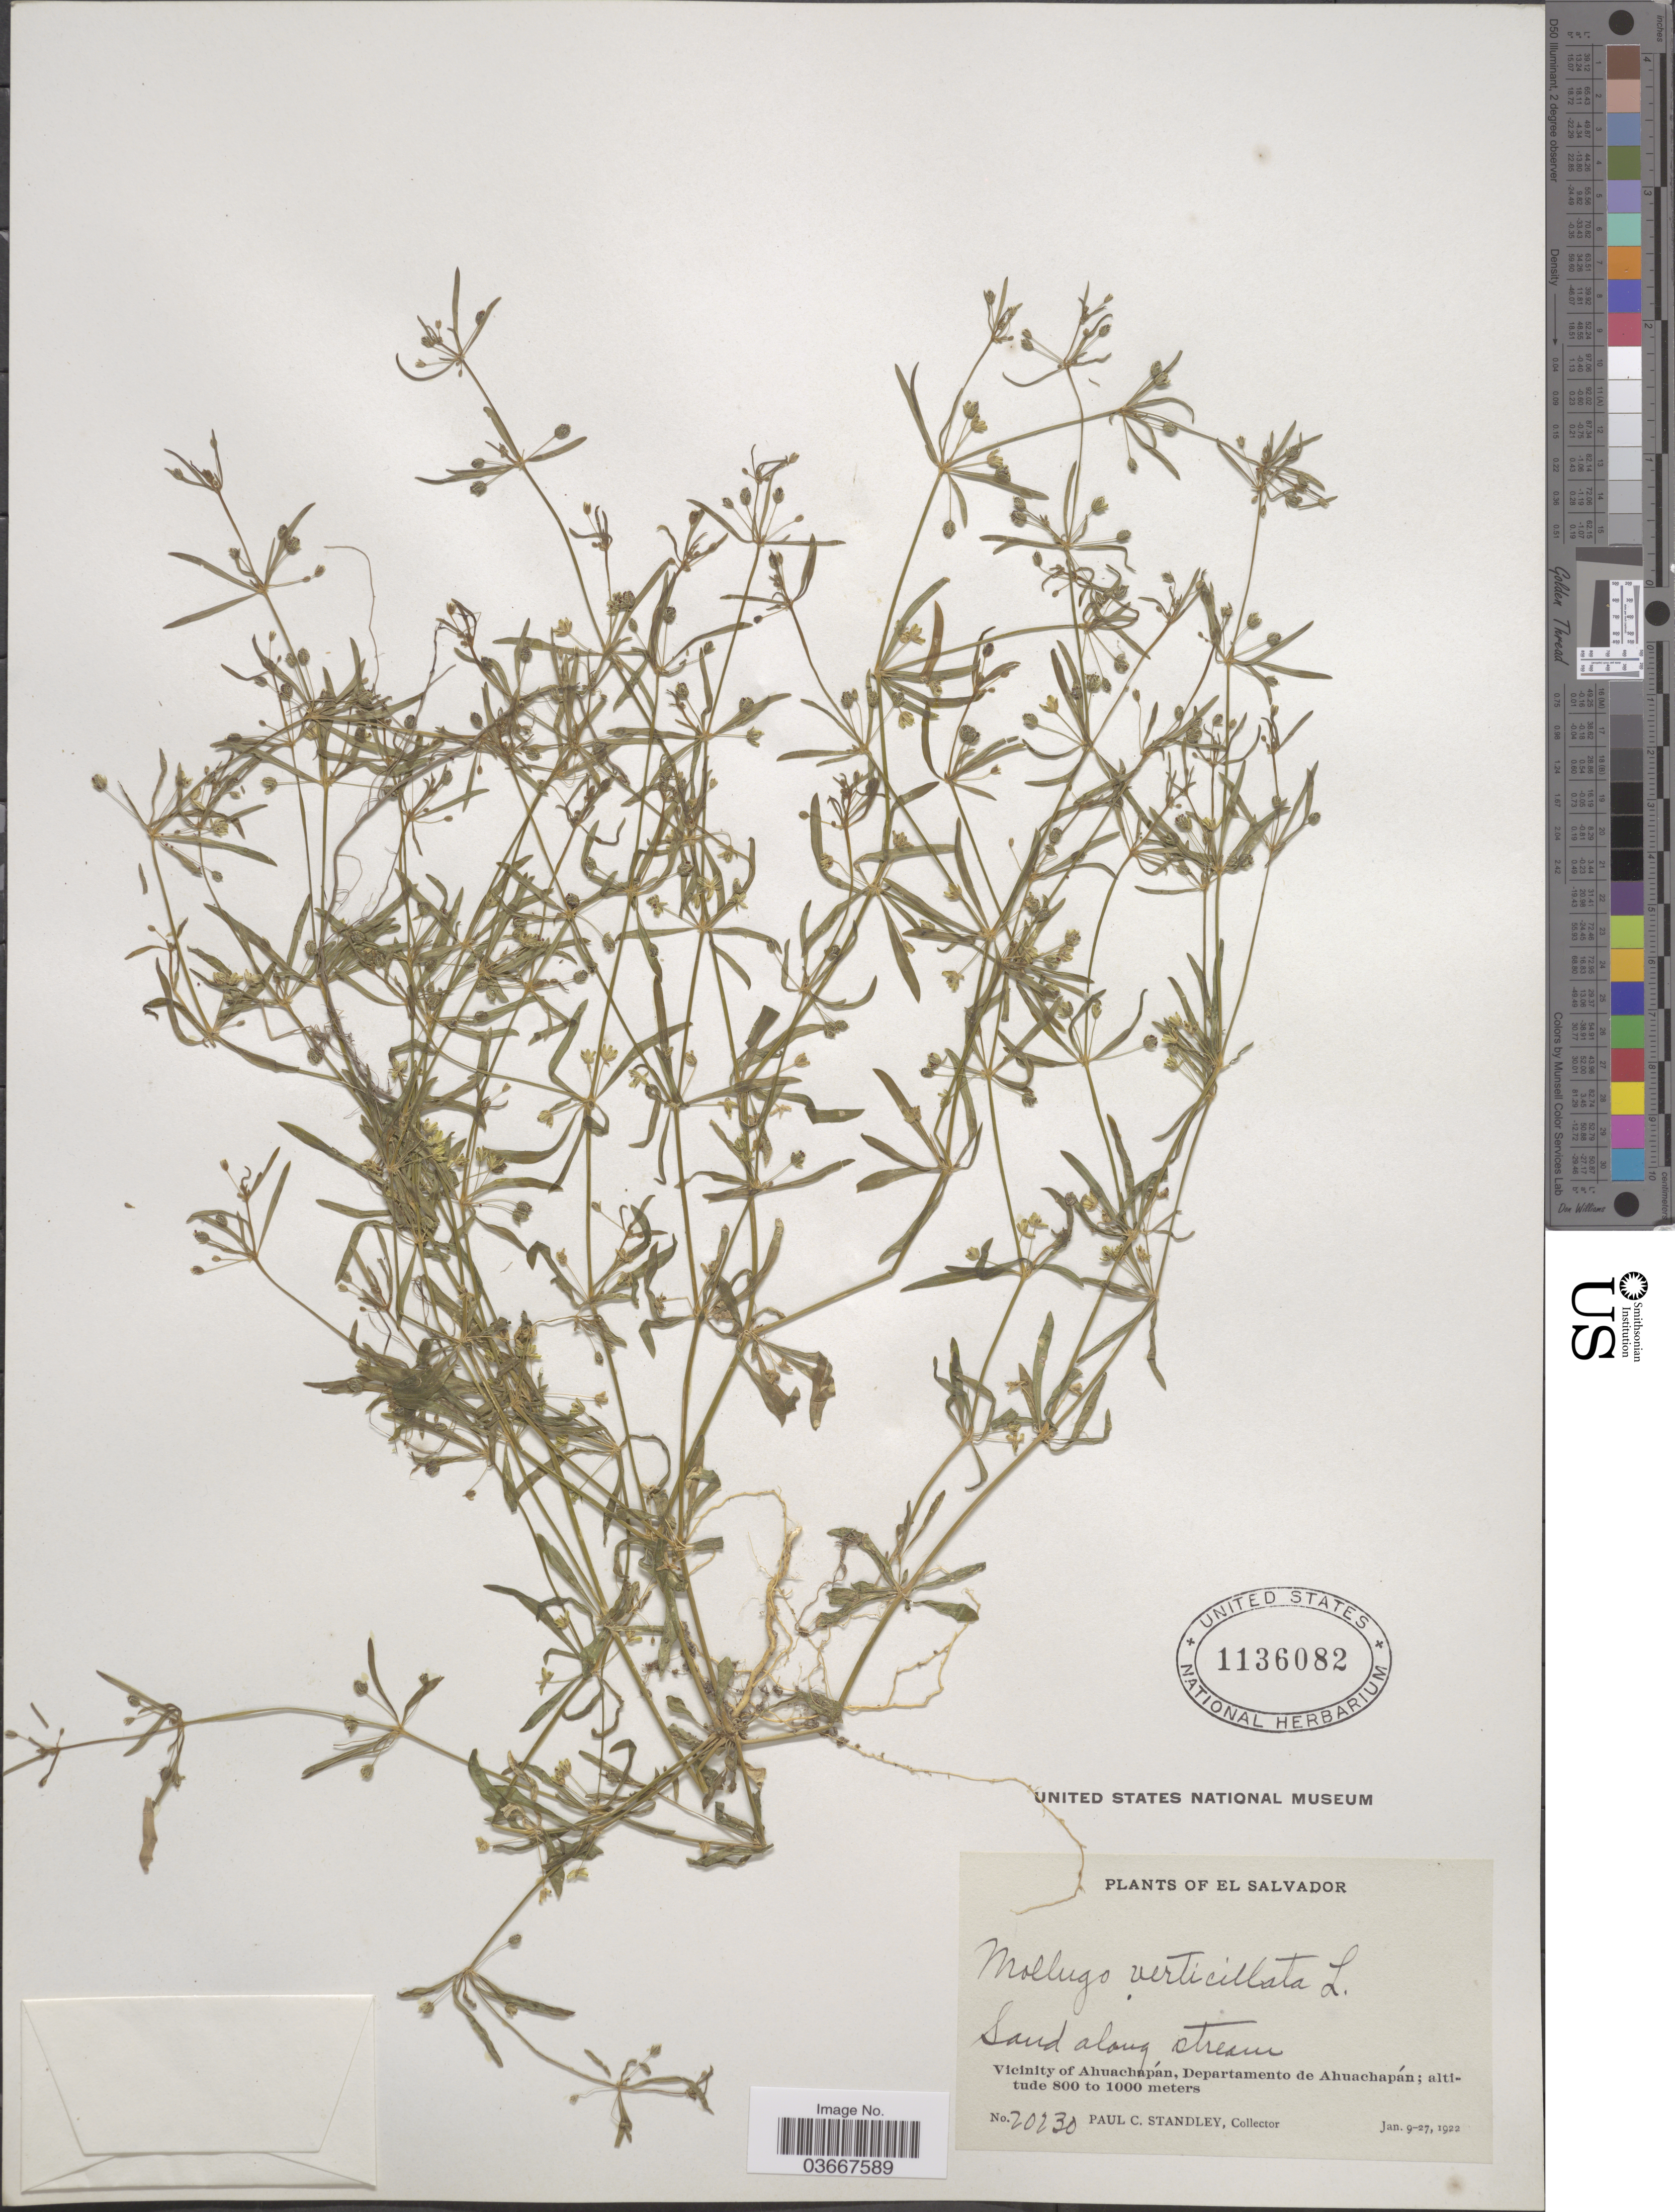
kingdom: Plantae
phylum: Tracheophyta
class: Magnoliopsida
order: Caryophyllales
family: Molluginaceae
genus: Mollugo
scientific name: Mollugo verticillata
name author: L.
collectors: P. C. Standley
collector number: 20230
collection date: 1922-01-09/1922-01-27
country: El Salvador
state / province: Ahuachapan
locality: Vicinity of Ahuachapán, Departamento de Ahuachapán.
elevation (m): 800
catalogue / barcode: US 1136082